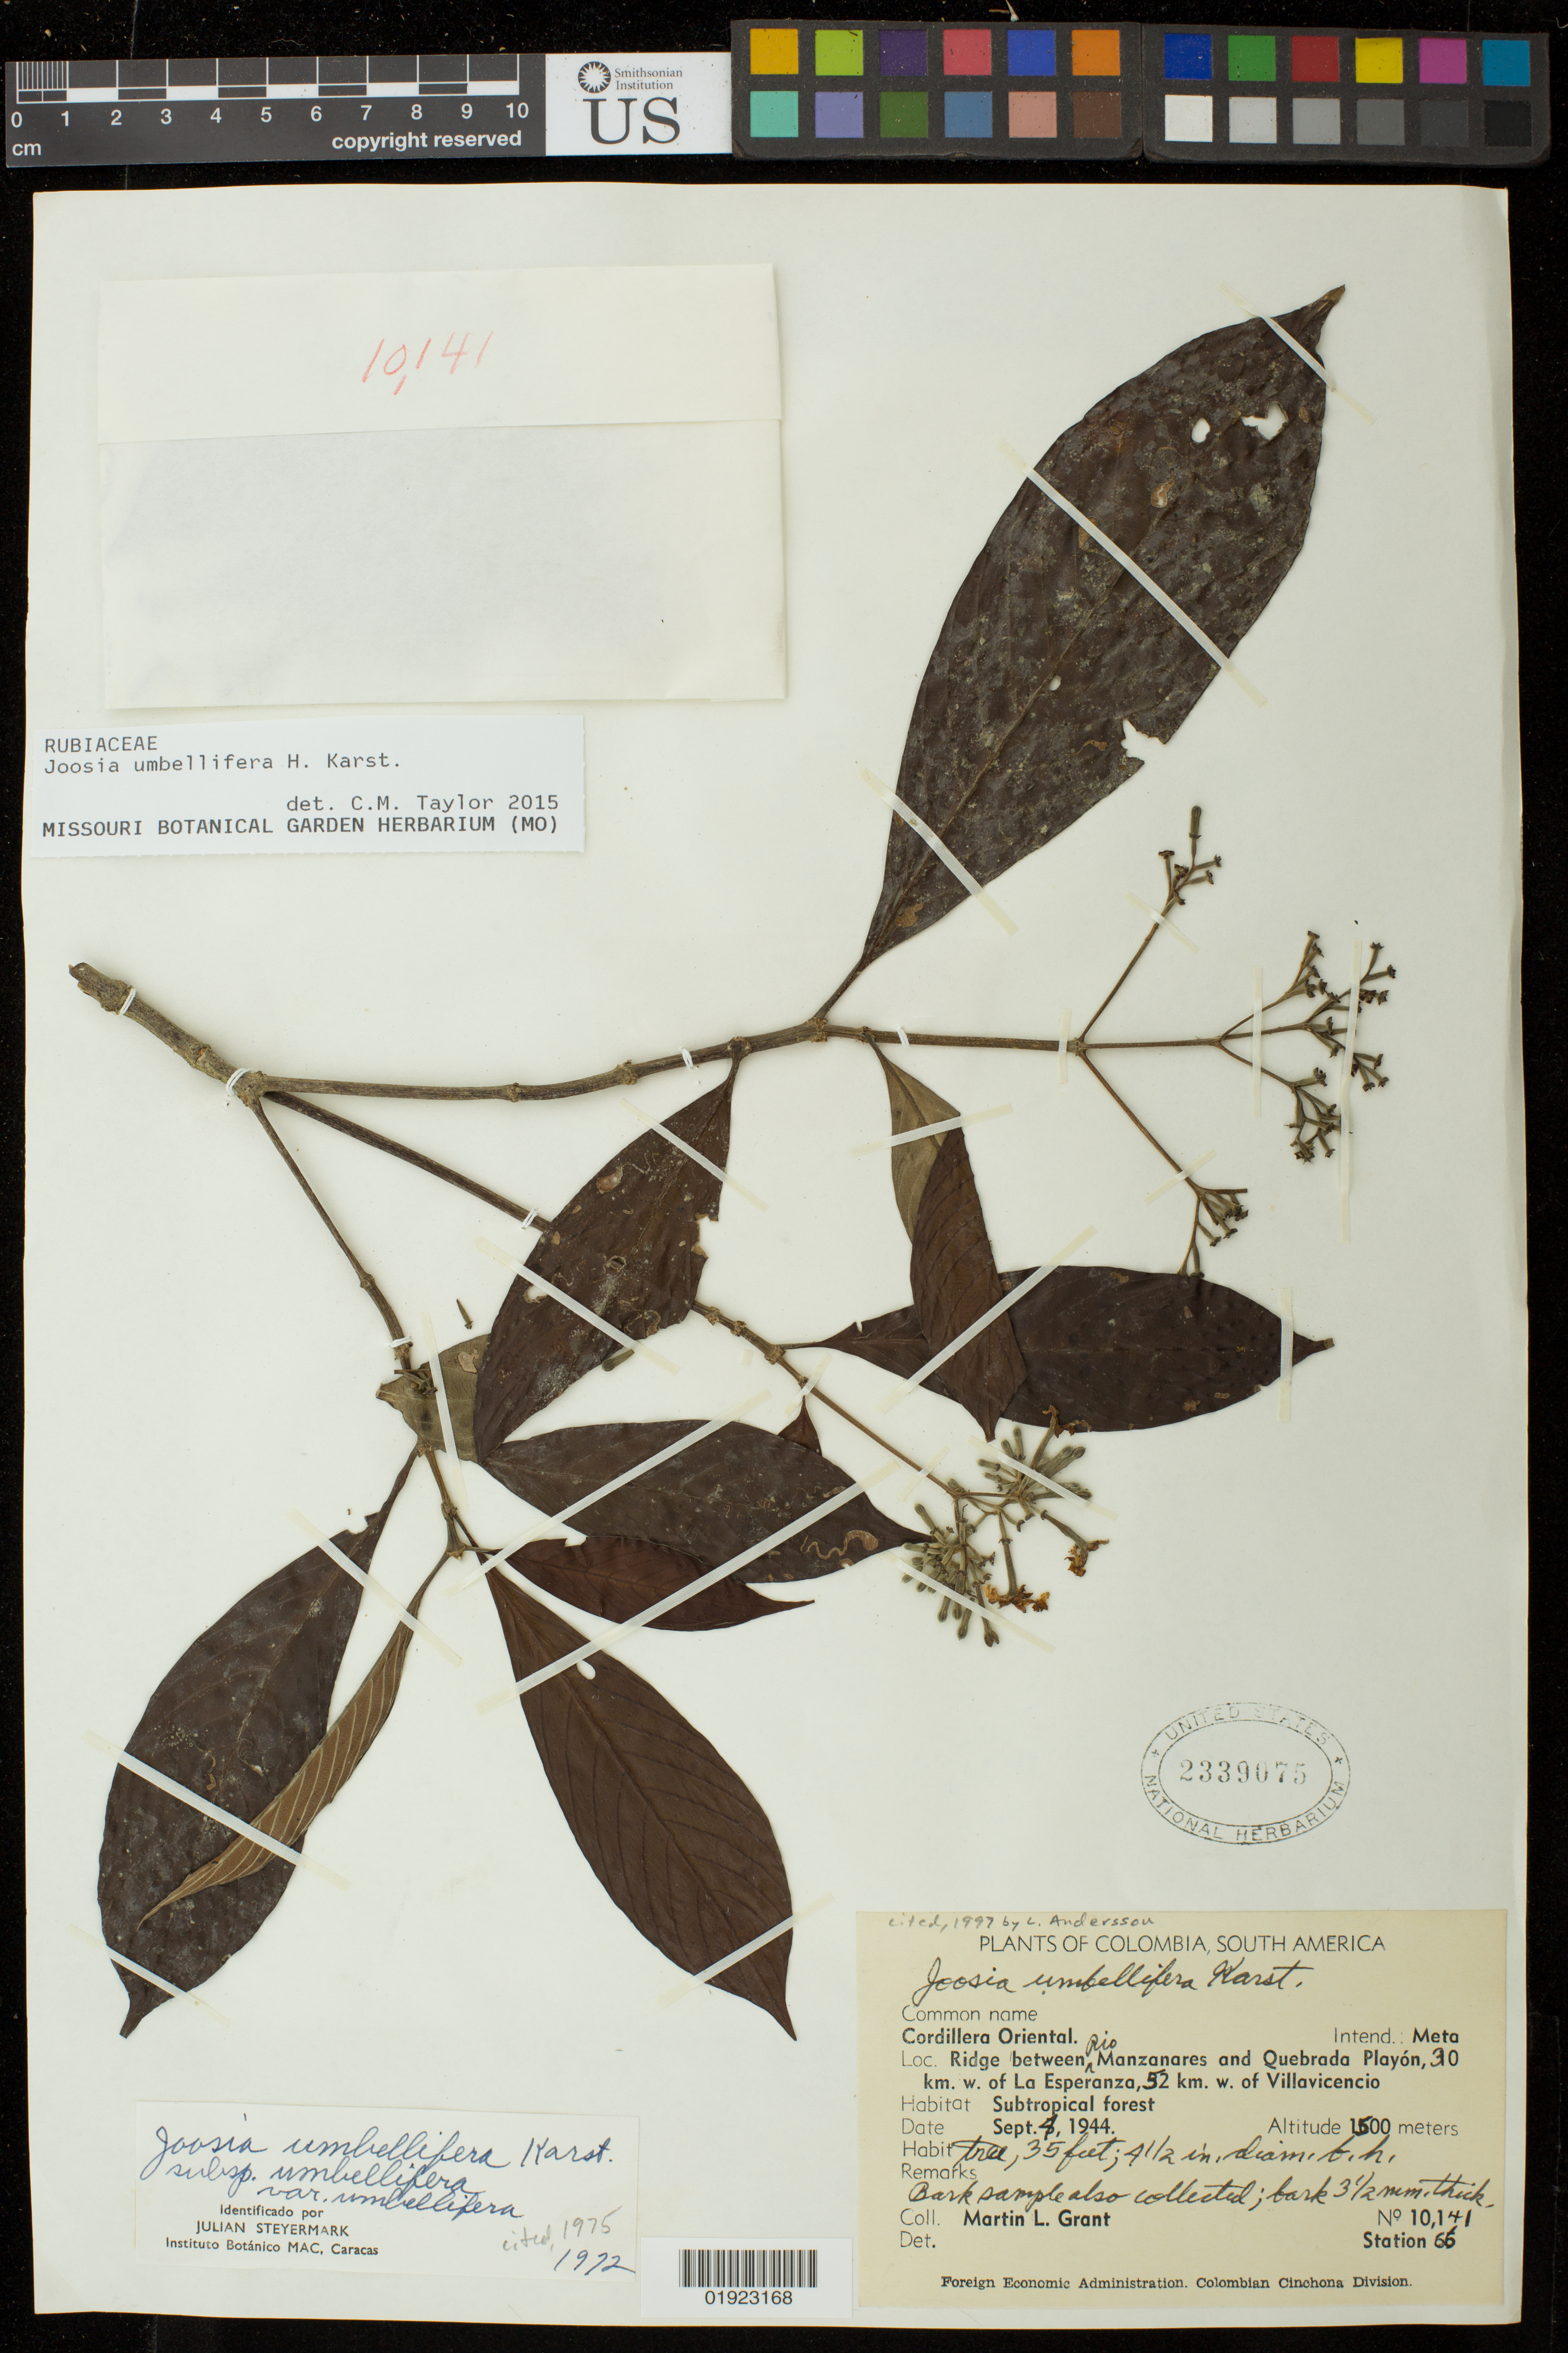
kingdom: Plantae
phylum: Tracheophyta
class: Magnoliopsida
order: Gentianales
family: Rubiaceae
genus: Joosia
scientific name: Joosia umbellifera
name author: H. Karst.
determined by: Taylor, Charlotte M.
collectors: M. L. Grant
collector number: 10141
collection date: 1944-09-04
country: Colombia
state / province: Meta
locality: Ridge between Rio Manzanares and Quebrada Playon, 30 km. W. of La Esperanza, 52 km. W. of Villavicencio.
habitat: Subtropical forest.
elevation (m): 1500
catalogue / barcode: US 2339075